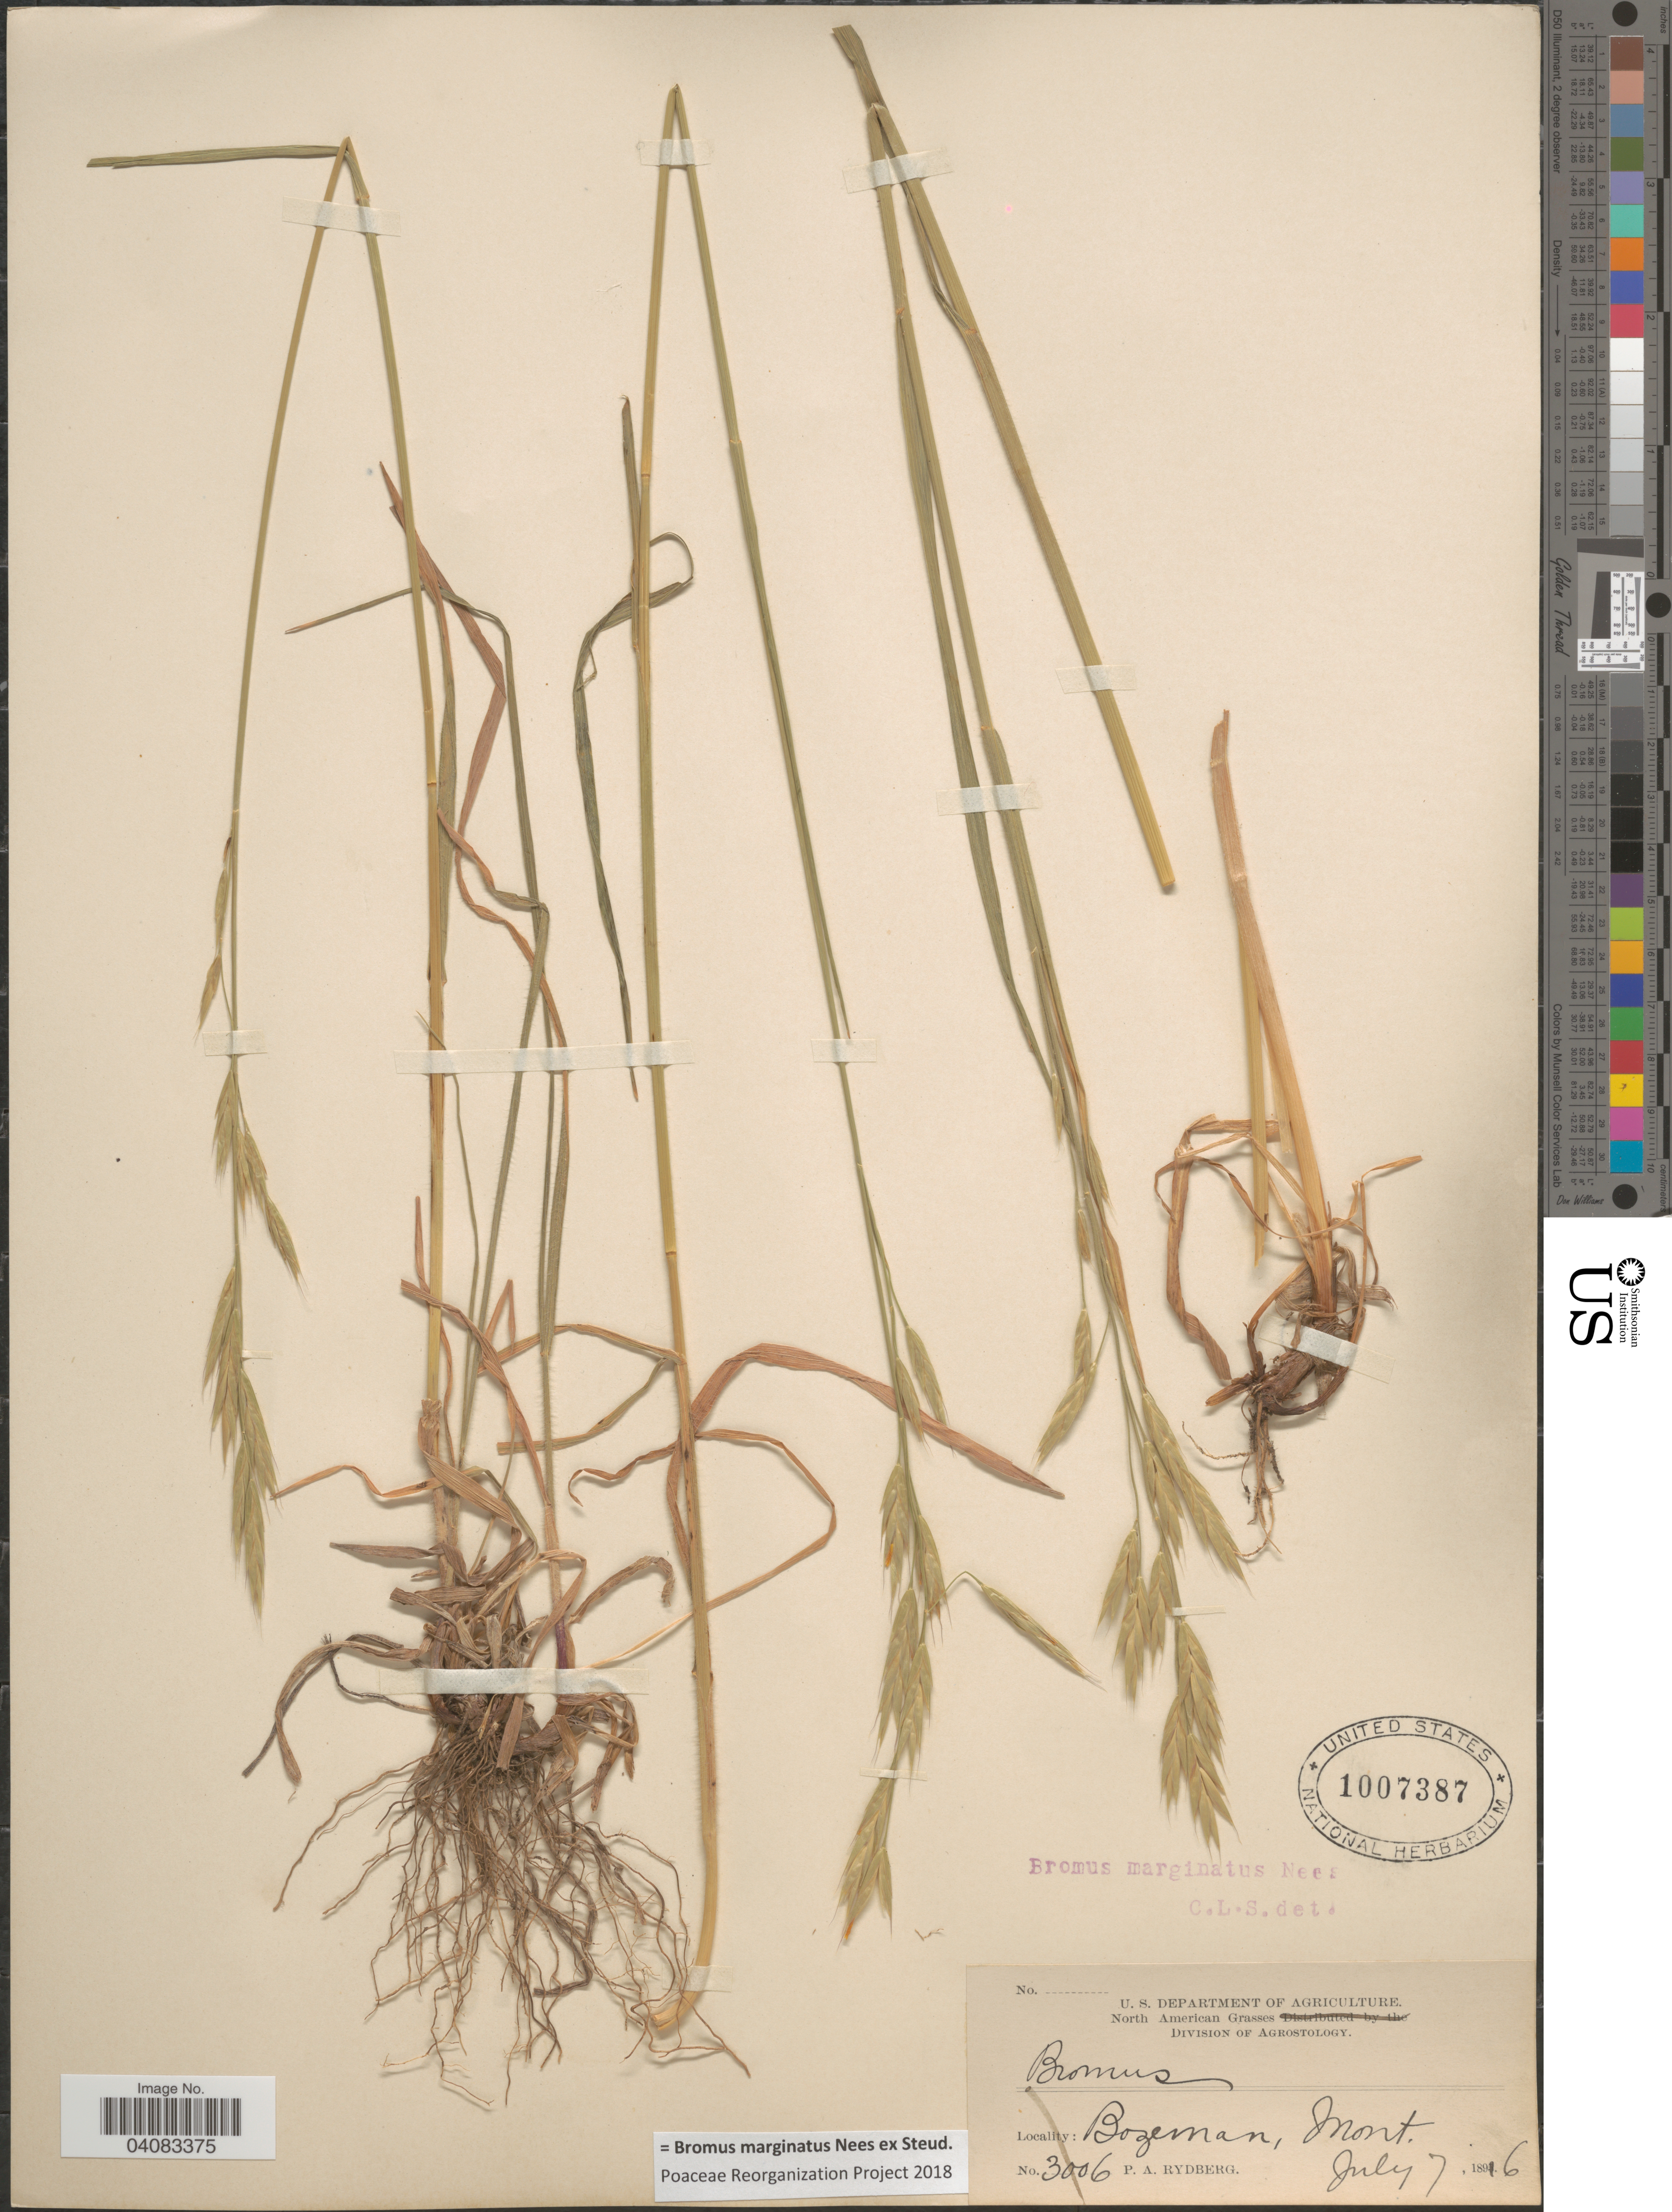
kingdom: Plantae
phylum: Tracheophyta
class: Liliopsida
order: Poales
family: Poaceae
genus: Bromus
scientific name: Bromus marginatus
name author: Nees ex Steud.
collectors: P. A. Rydberg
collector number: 3006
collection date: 1896-07-07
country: United States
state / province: Montana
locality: Bozeman.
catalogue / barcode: US 1007387